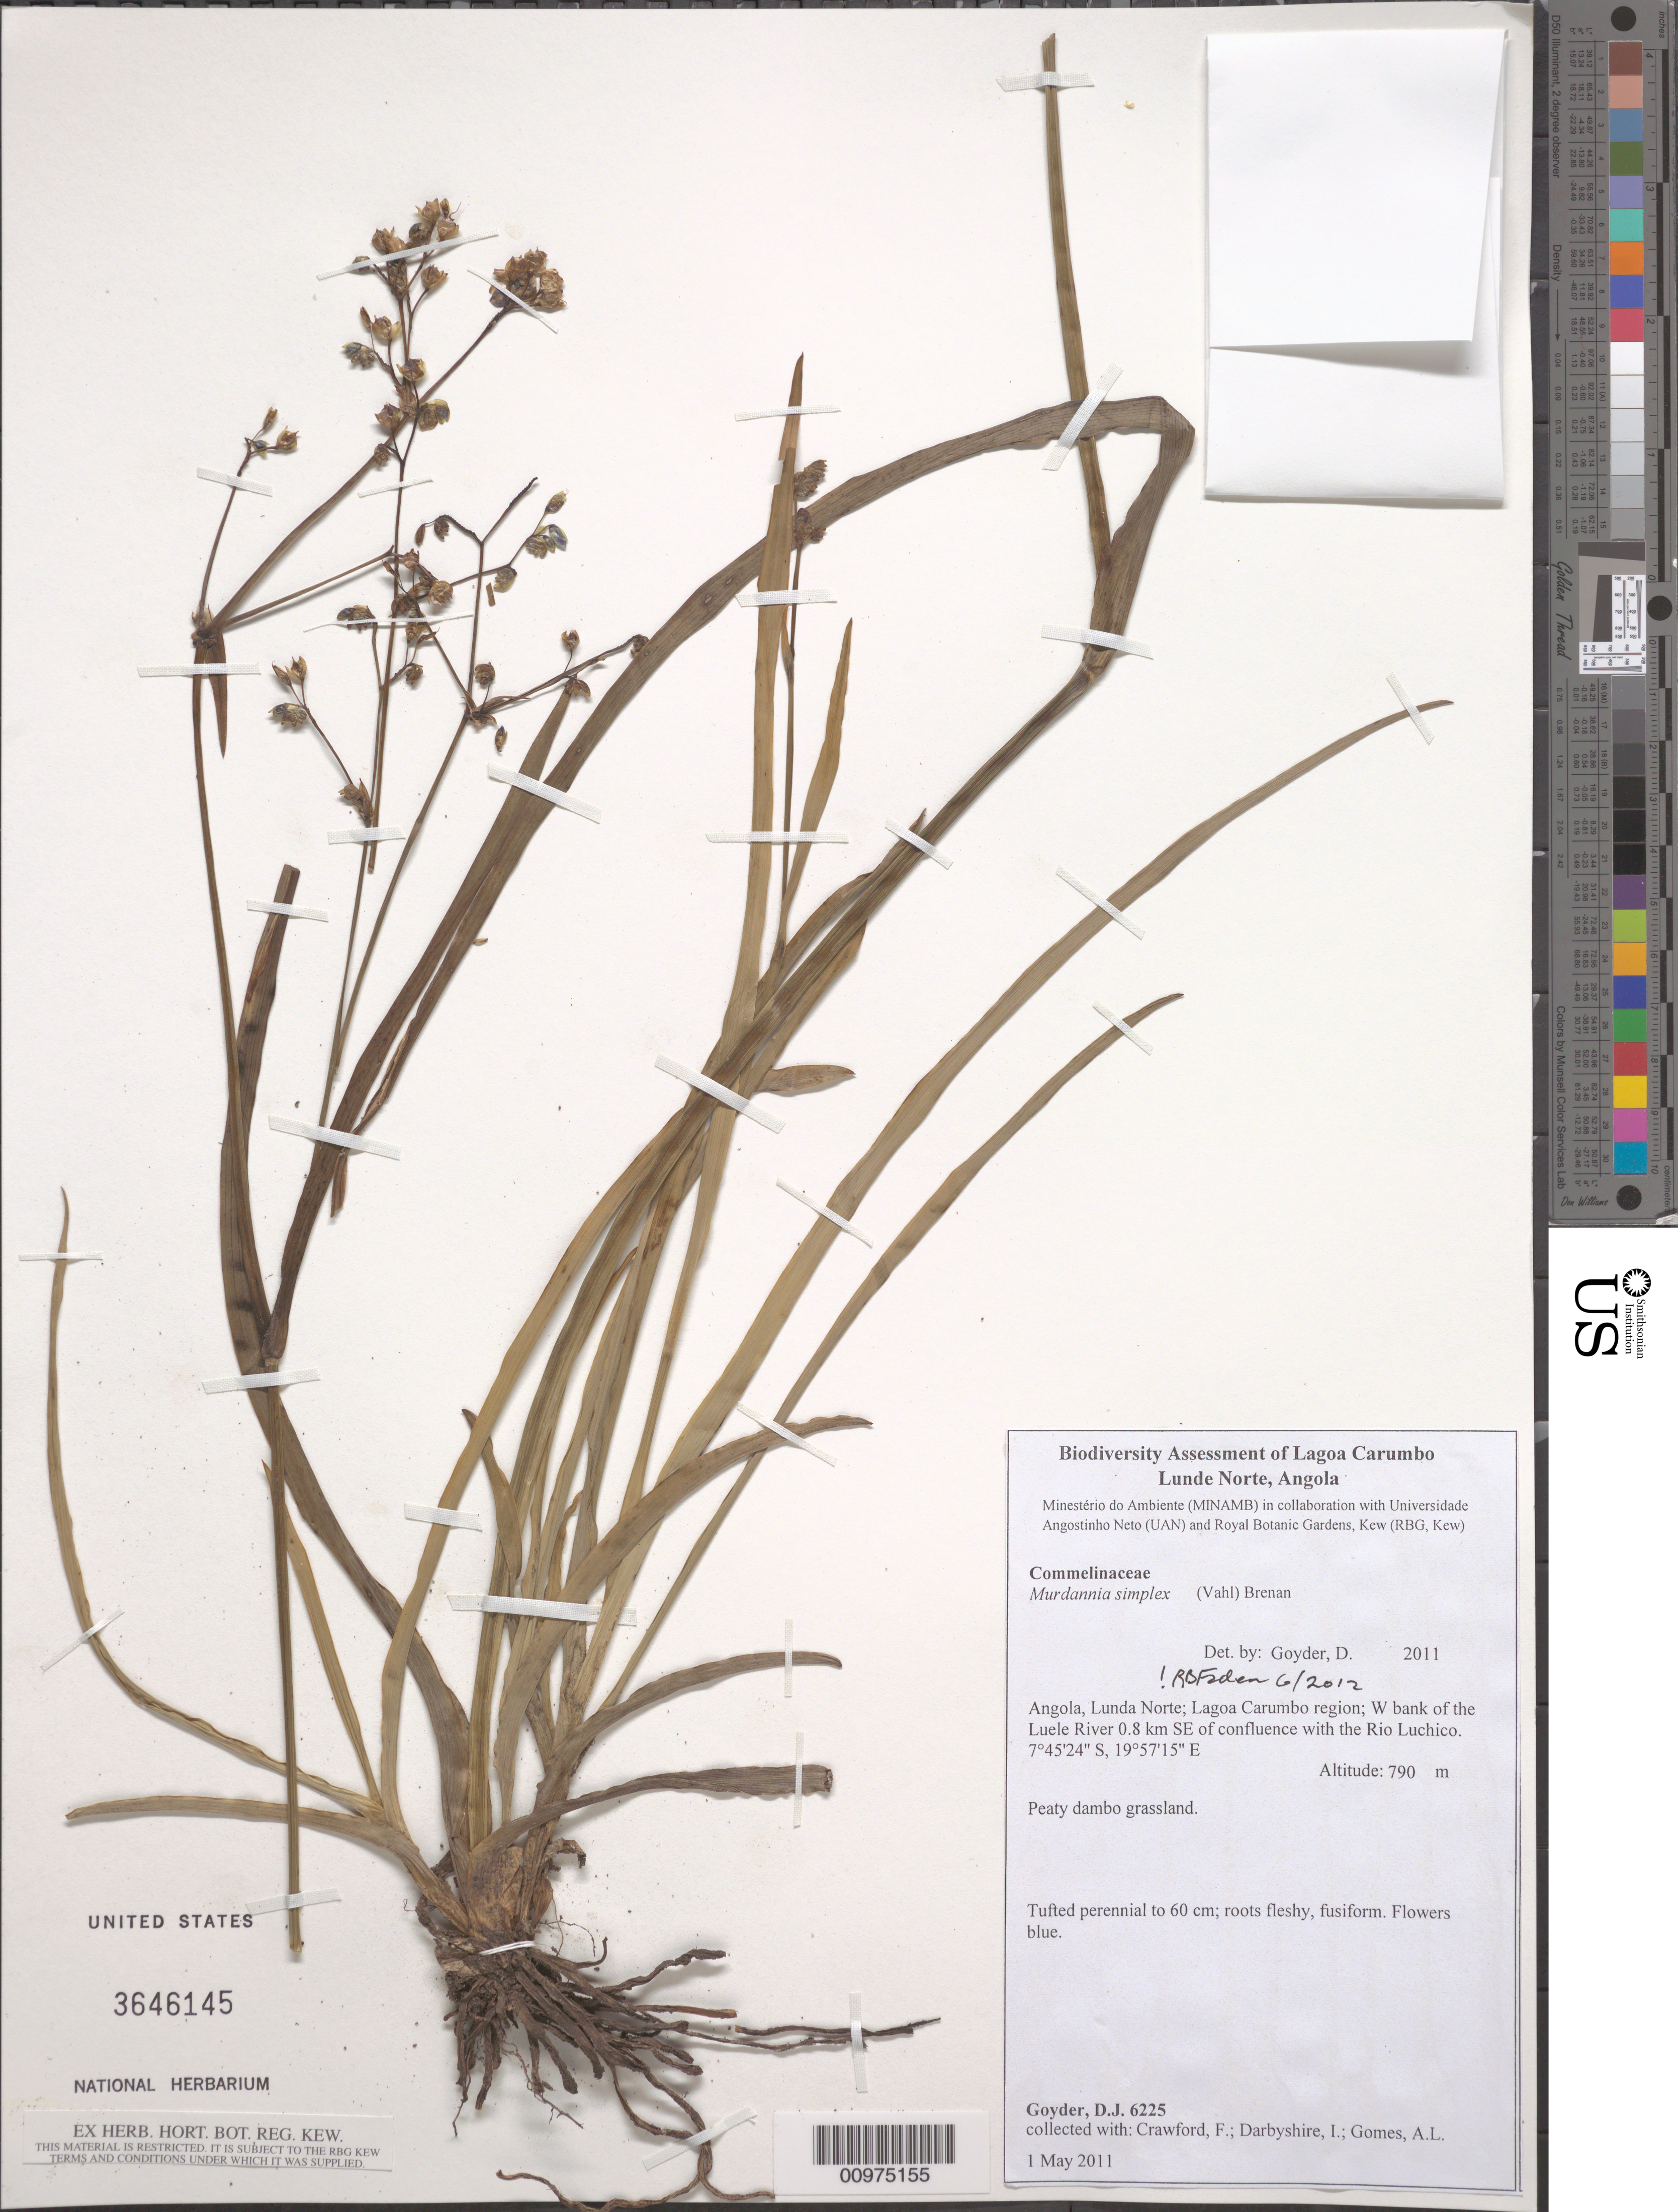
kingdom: Plantae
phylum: Tracheophyta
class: Liliopsida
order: Commelinales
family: Commelinaceae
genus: Murdannia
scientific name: Murdannia simplex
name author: (Vahl) Brenan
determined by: Faden, Robert B., (US), Smithsonian Institution - National Museum of Natural History (UNITED STATES)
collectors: D. Goyder et al.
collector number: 6225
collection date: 2011-05-01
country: Angola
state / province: Lunda Norte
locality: Lagoa Carumbo region; W bank of the Luele River 0.8 km SE of confluence with the Rio Luchico.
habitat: Peaty dambo grassland.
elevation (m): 790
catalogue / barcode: US 3646145